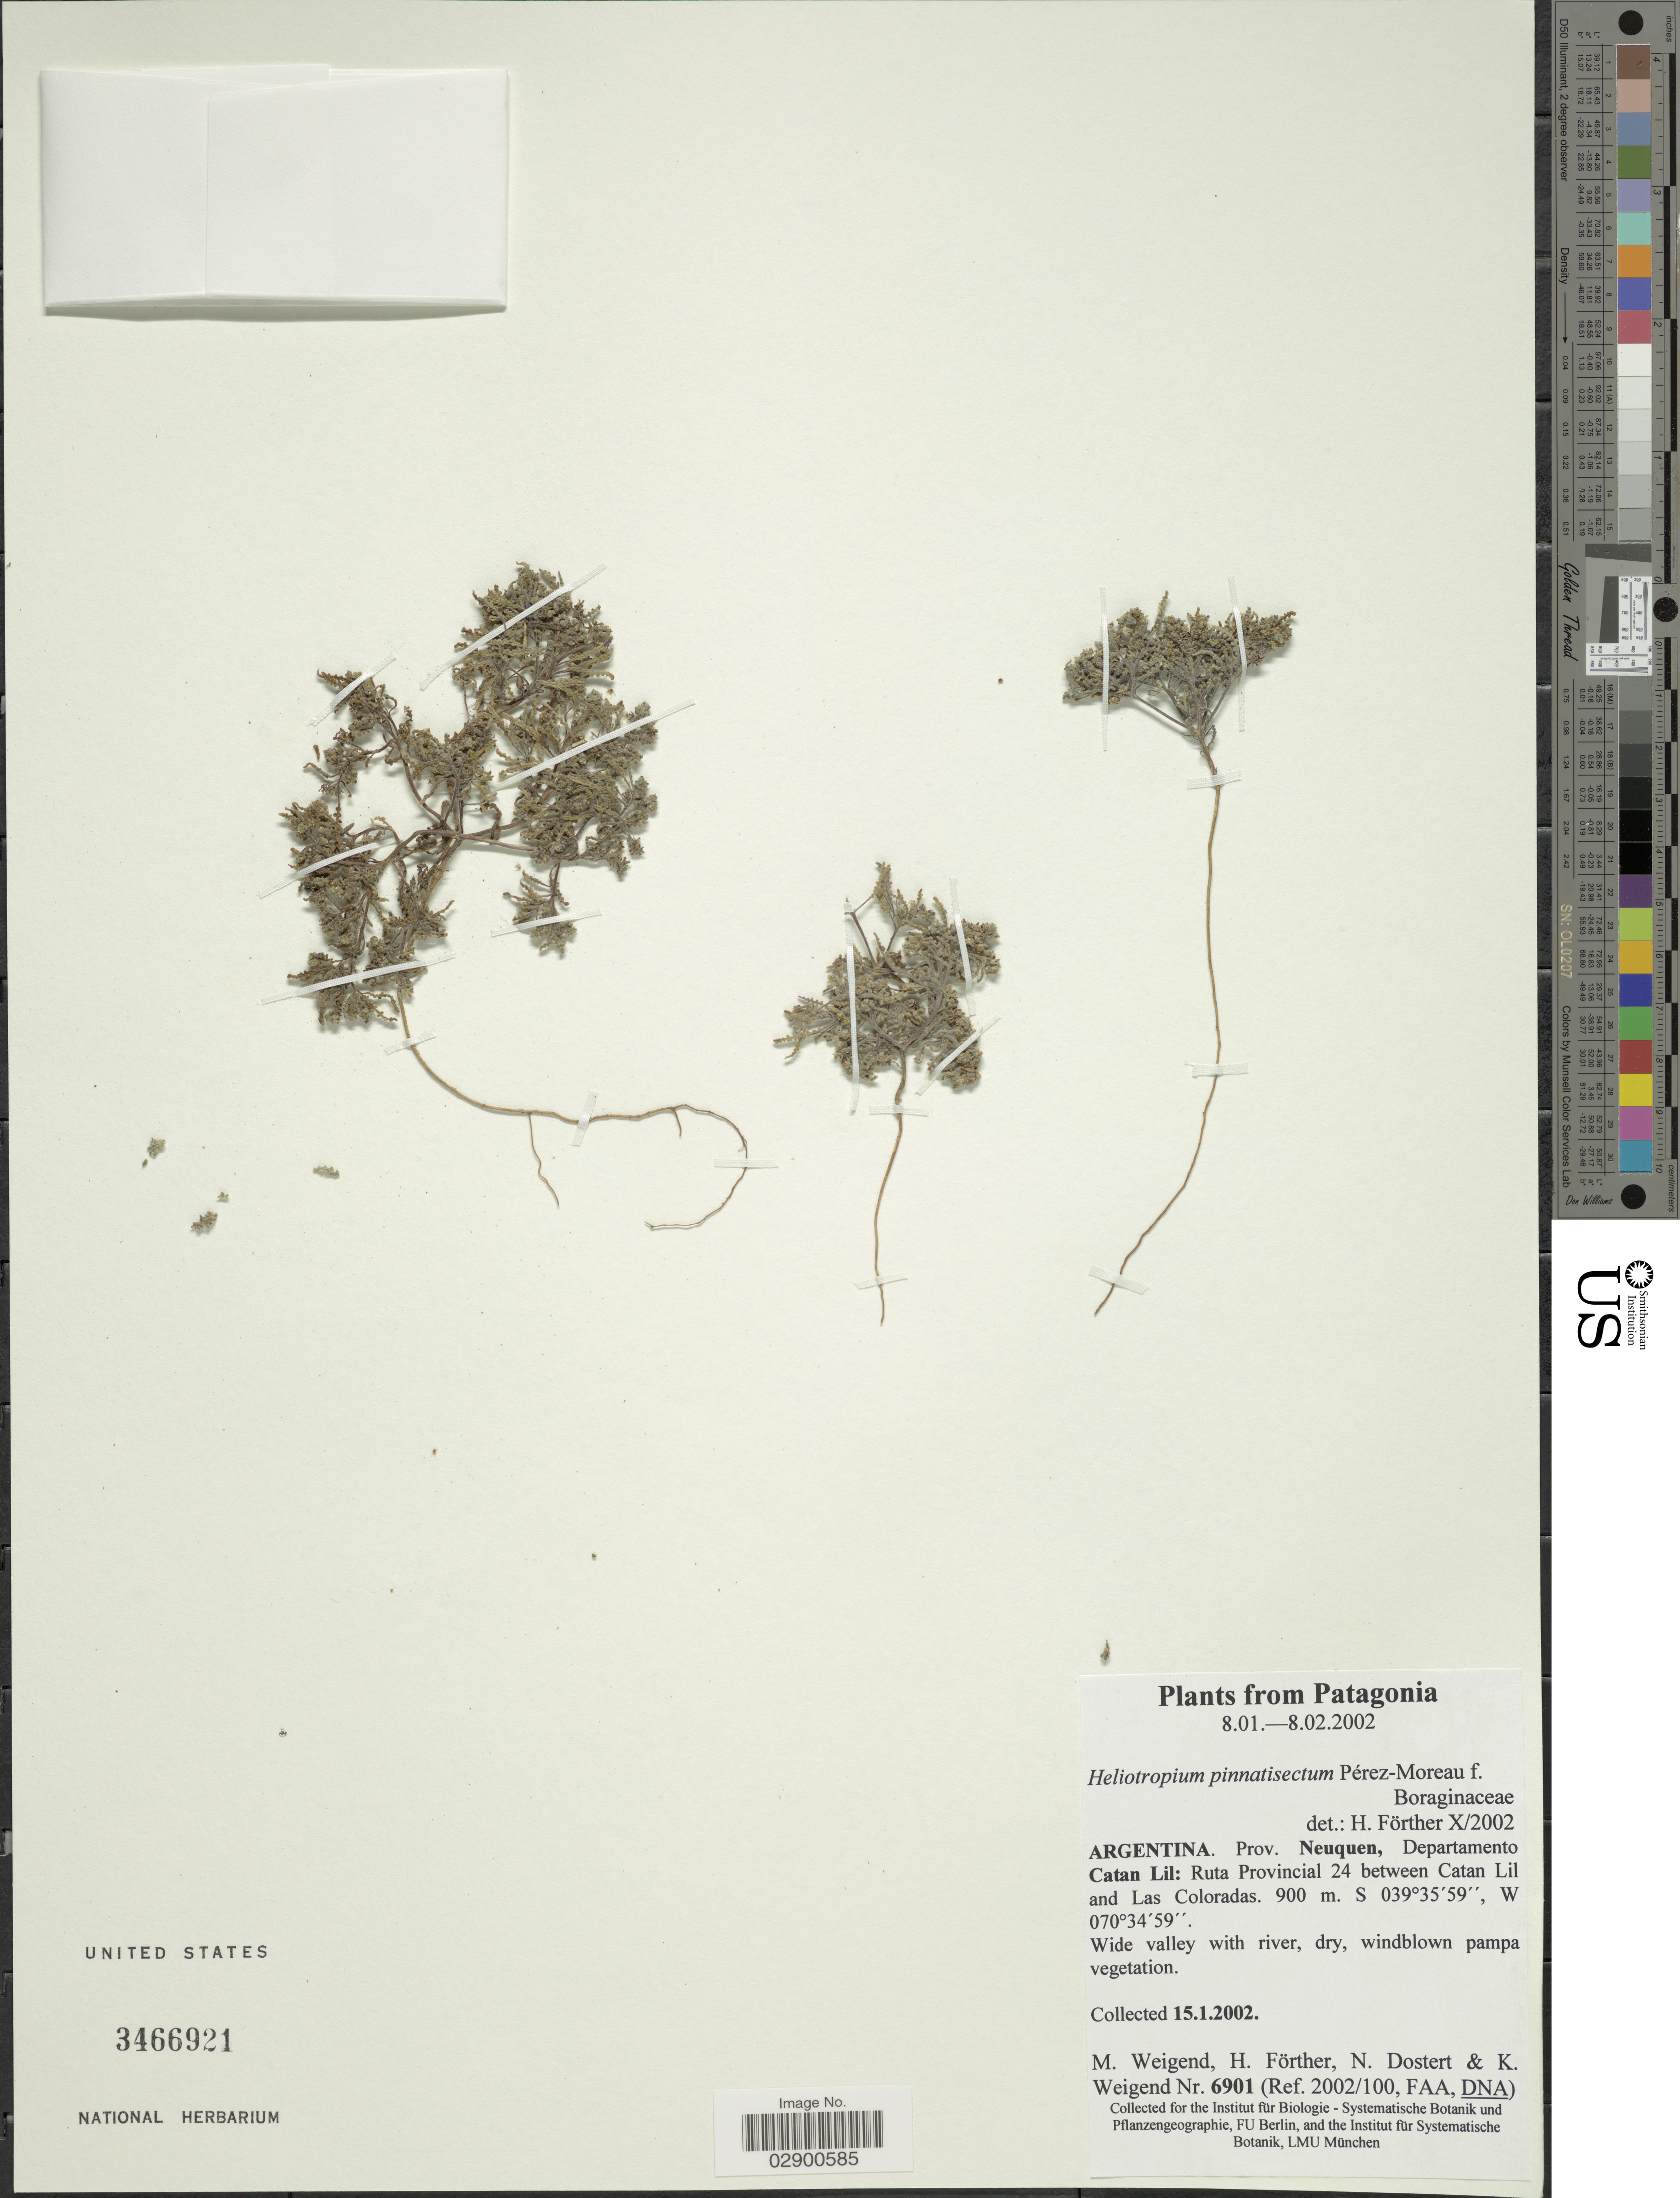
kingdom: Plantae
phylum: Tracheophyta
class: Magnoliopsida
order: Boraginales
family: Heliotropiaceae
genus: Heliotropium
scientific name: Heliotropium pinnatisectum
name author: R.L. Pérez-Mor.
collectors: M. Weigend, H. Förther, N. Dostert & K. Weigend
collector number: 6901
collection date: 2002-01-08/2002-02-08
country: Argentina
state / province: Neuquen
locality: Patagonia. Departamento Catan Lil: Ruta Provincial 24 between Catan Lil and Las Coloradas.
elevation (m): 900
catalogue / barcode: US 3466921